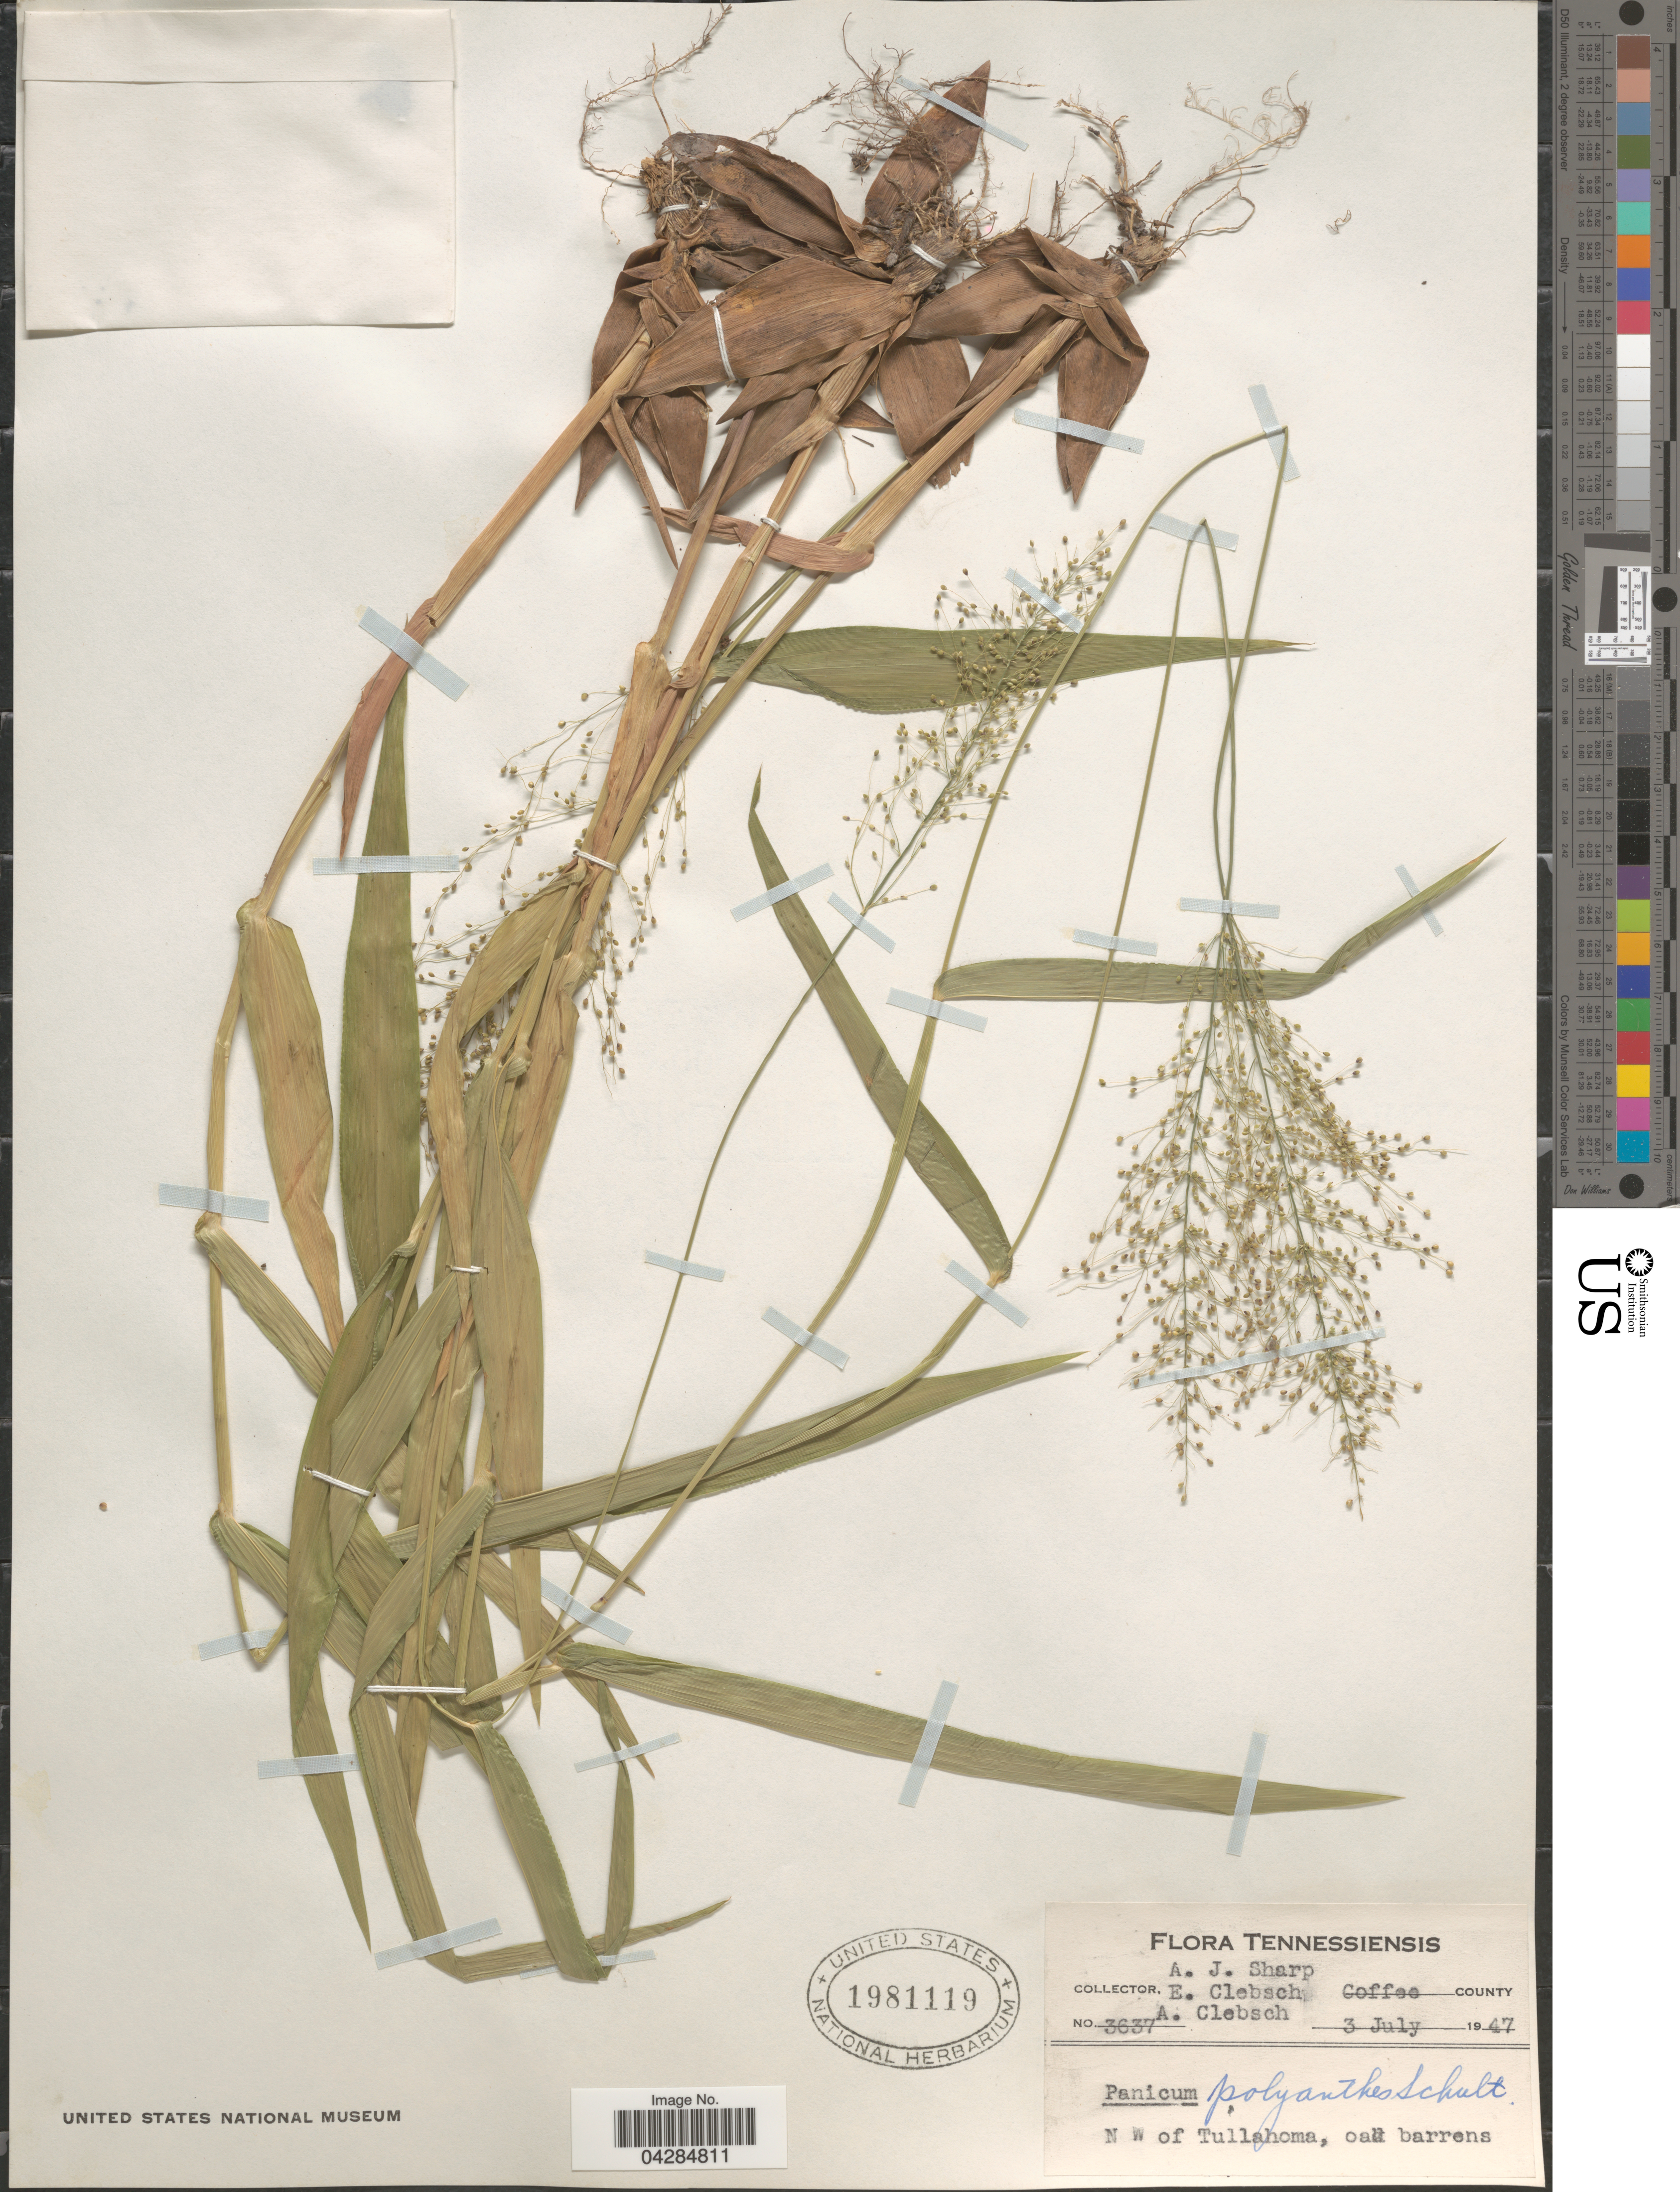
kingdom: Plantae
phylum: Tracheophyta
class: Liliopsida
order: Poales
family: Poaceae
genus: Dichanthelium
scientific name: Dichanthelium polyanthes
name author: (Schult.) Mohlenbr.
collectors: A. J. Sharp, E. Clebsch & A. Clebsch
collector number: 3637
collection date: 1947-07-03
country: United States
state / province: Tennessee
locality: Coffee County. N W of Tullahoma, oak barrens.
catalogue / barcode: US 1981119